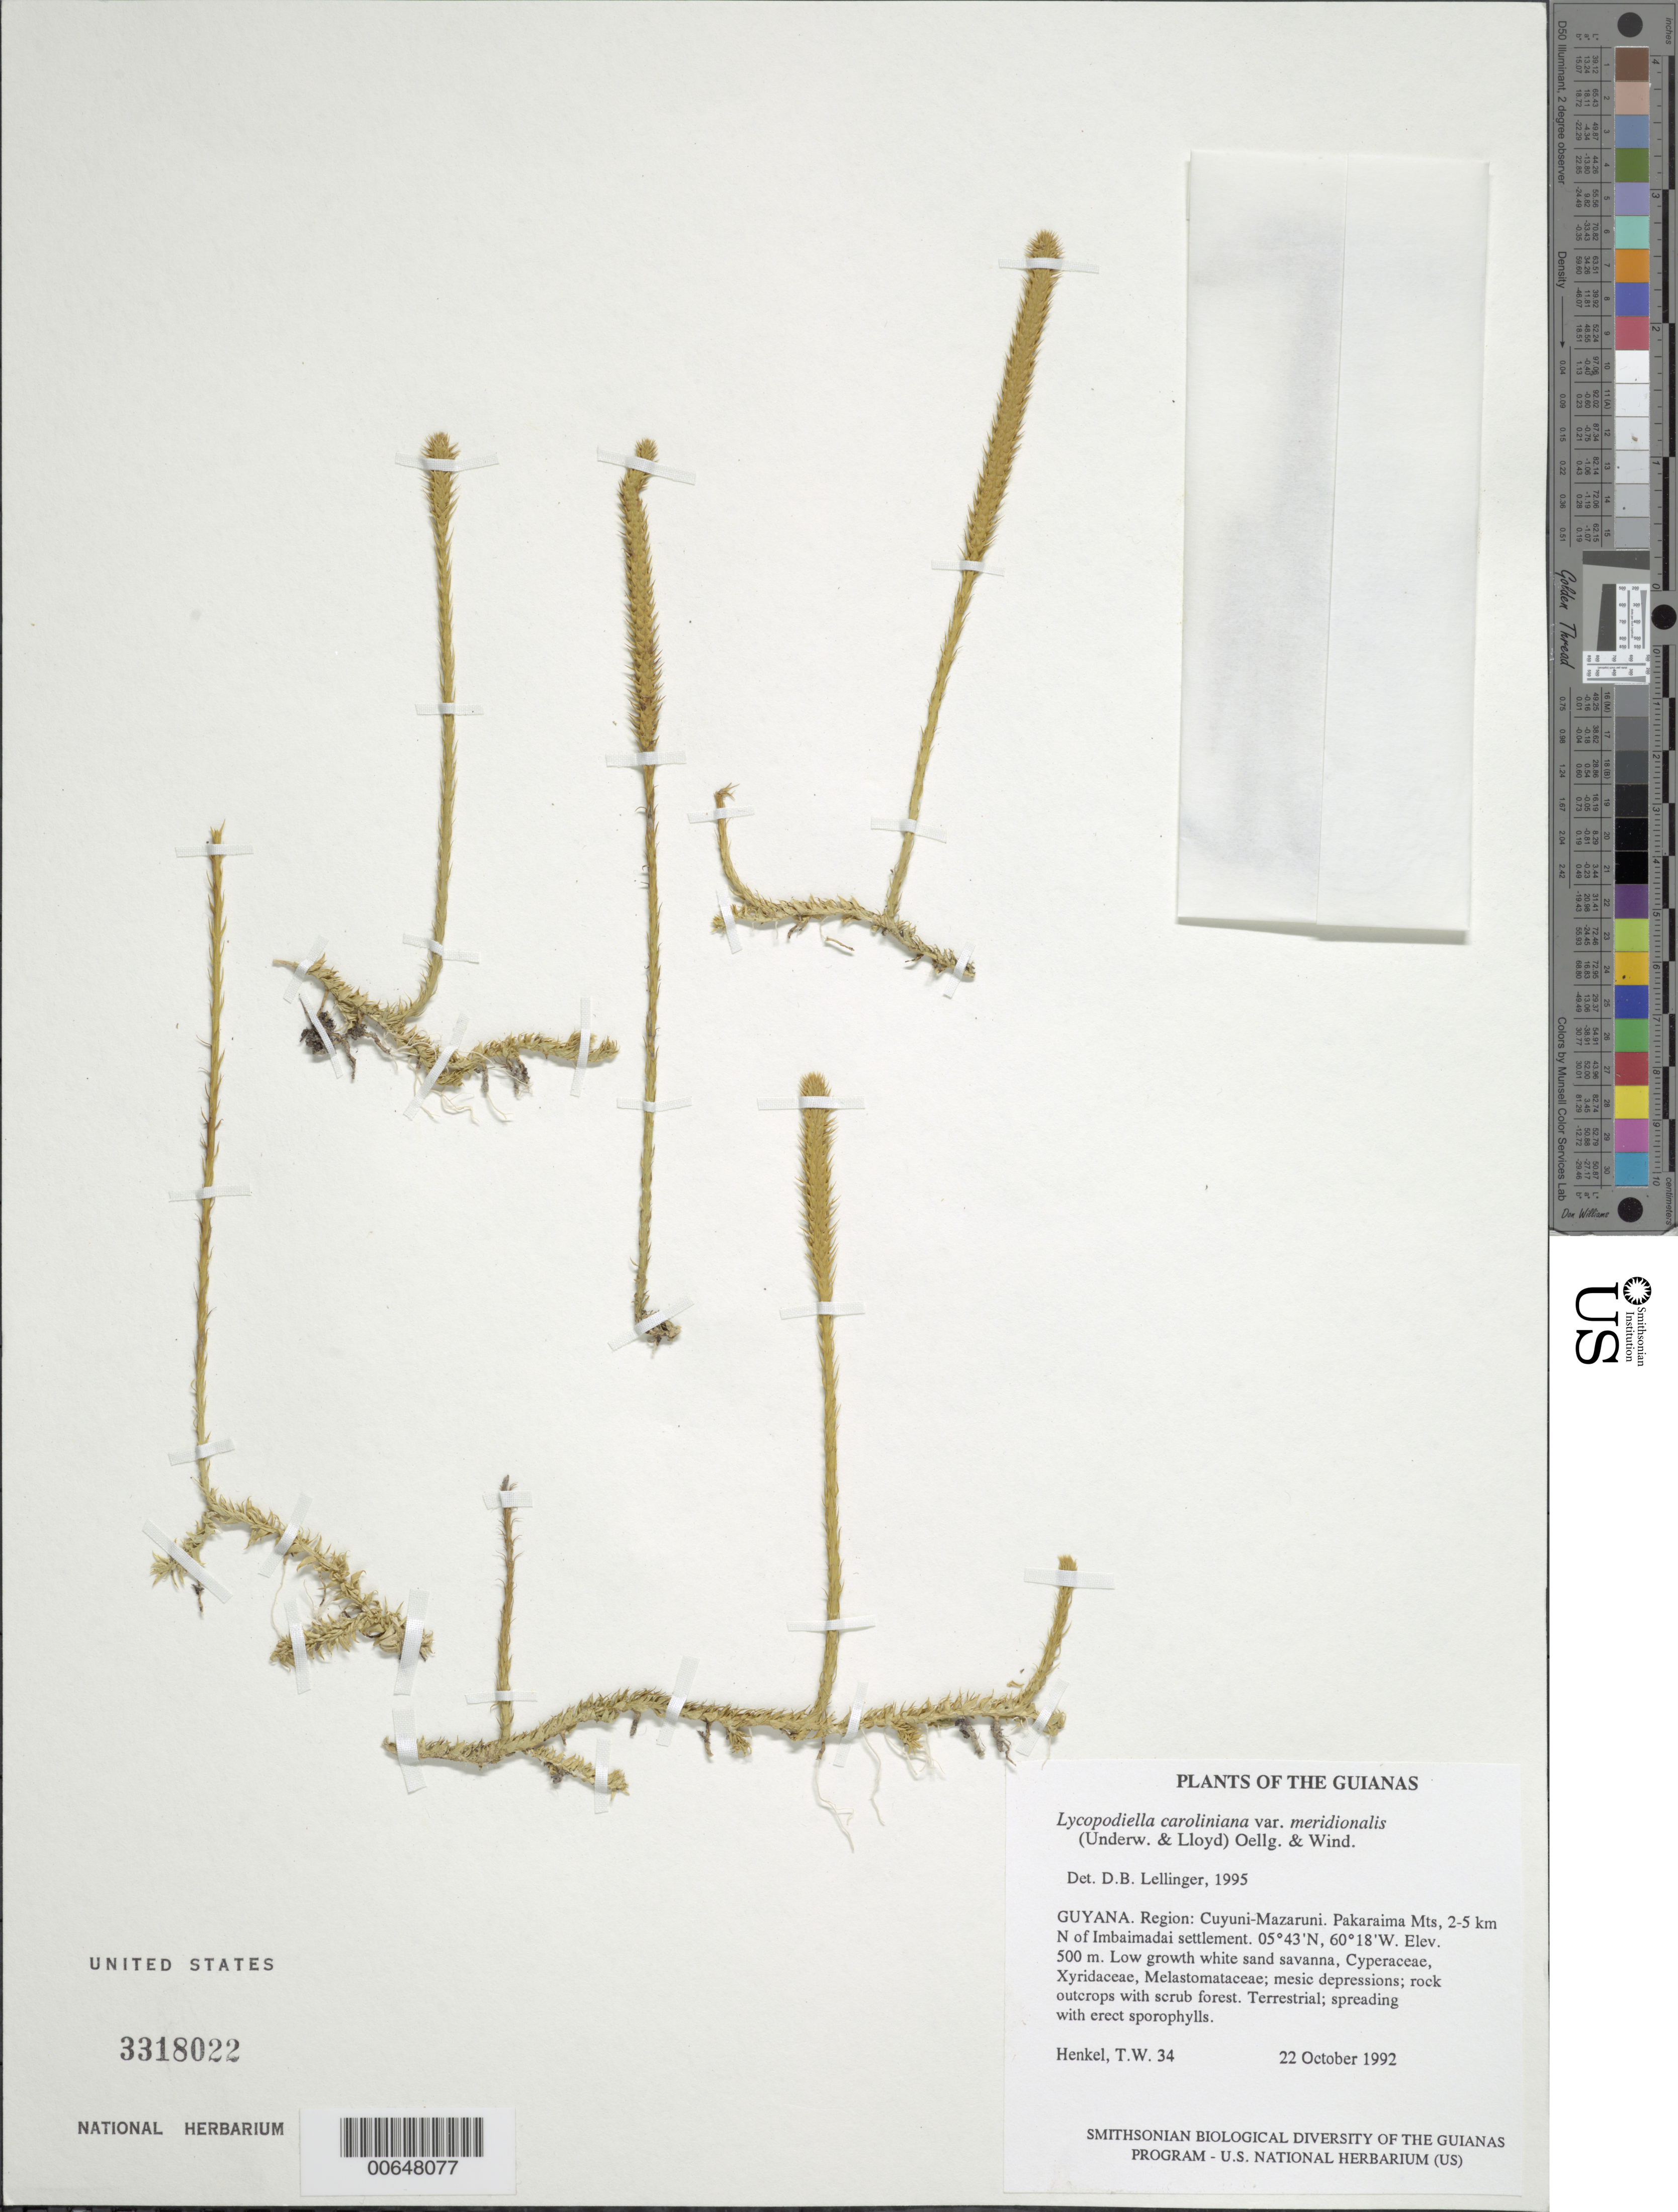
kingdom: Plantae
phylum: Tracheophyta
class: Lycopodiopsida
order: Lycopodiales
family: Lycopodiaceae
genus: Pseudolycopodiella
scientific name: Pseudolycopodiella paradoxa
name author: (Mart.) Holub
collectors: T. Henkel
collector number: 34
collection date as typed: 22 October 1992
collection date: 1992-10-22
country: Guyana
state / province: Cuyuni-Mazaruni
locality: Pakaraima Mts, 2-5 km N of Imbaimadai settlement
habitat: Low growth white sand savanna, Cyperaceae, Xyridaceae, Melastomataceae; mesic depressions; rock outcrops with scrub forest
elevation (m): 500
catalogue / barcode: US 3318022